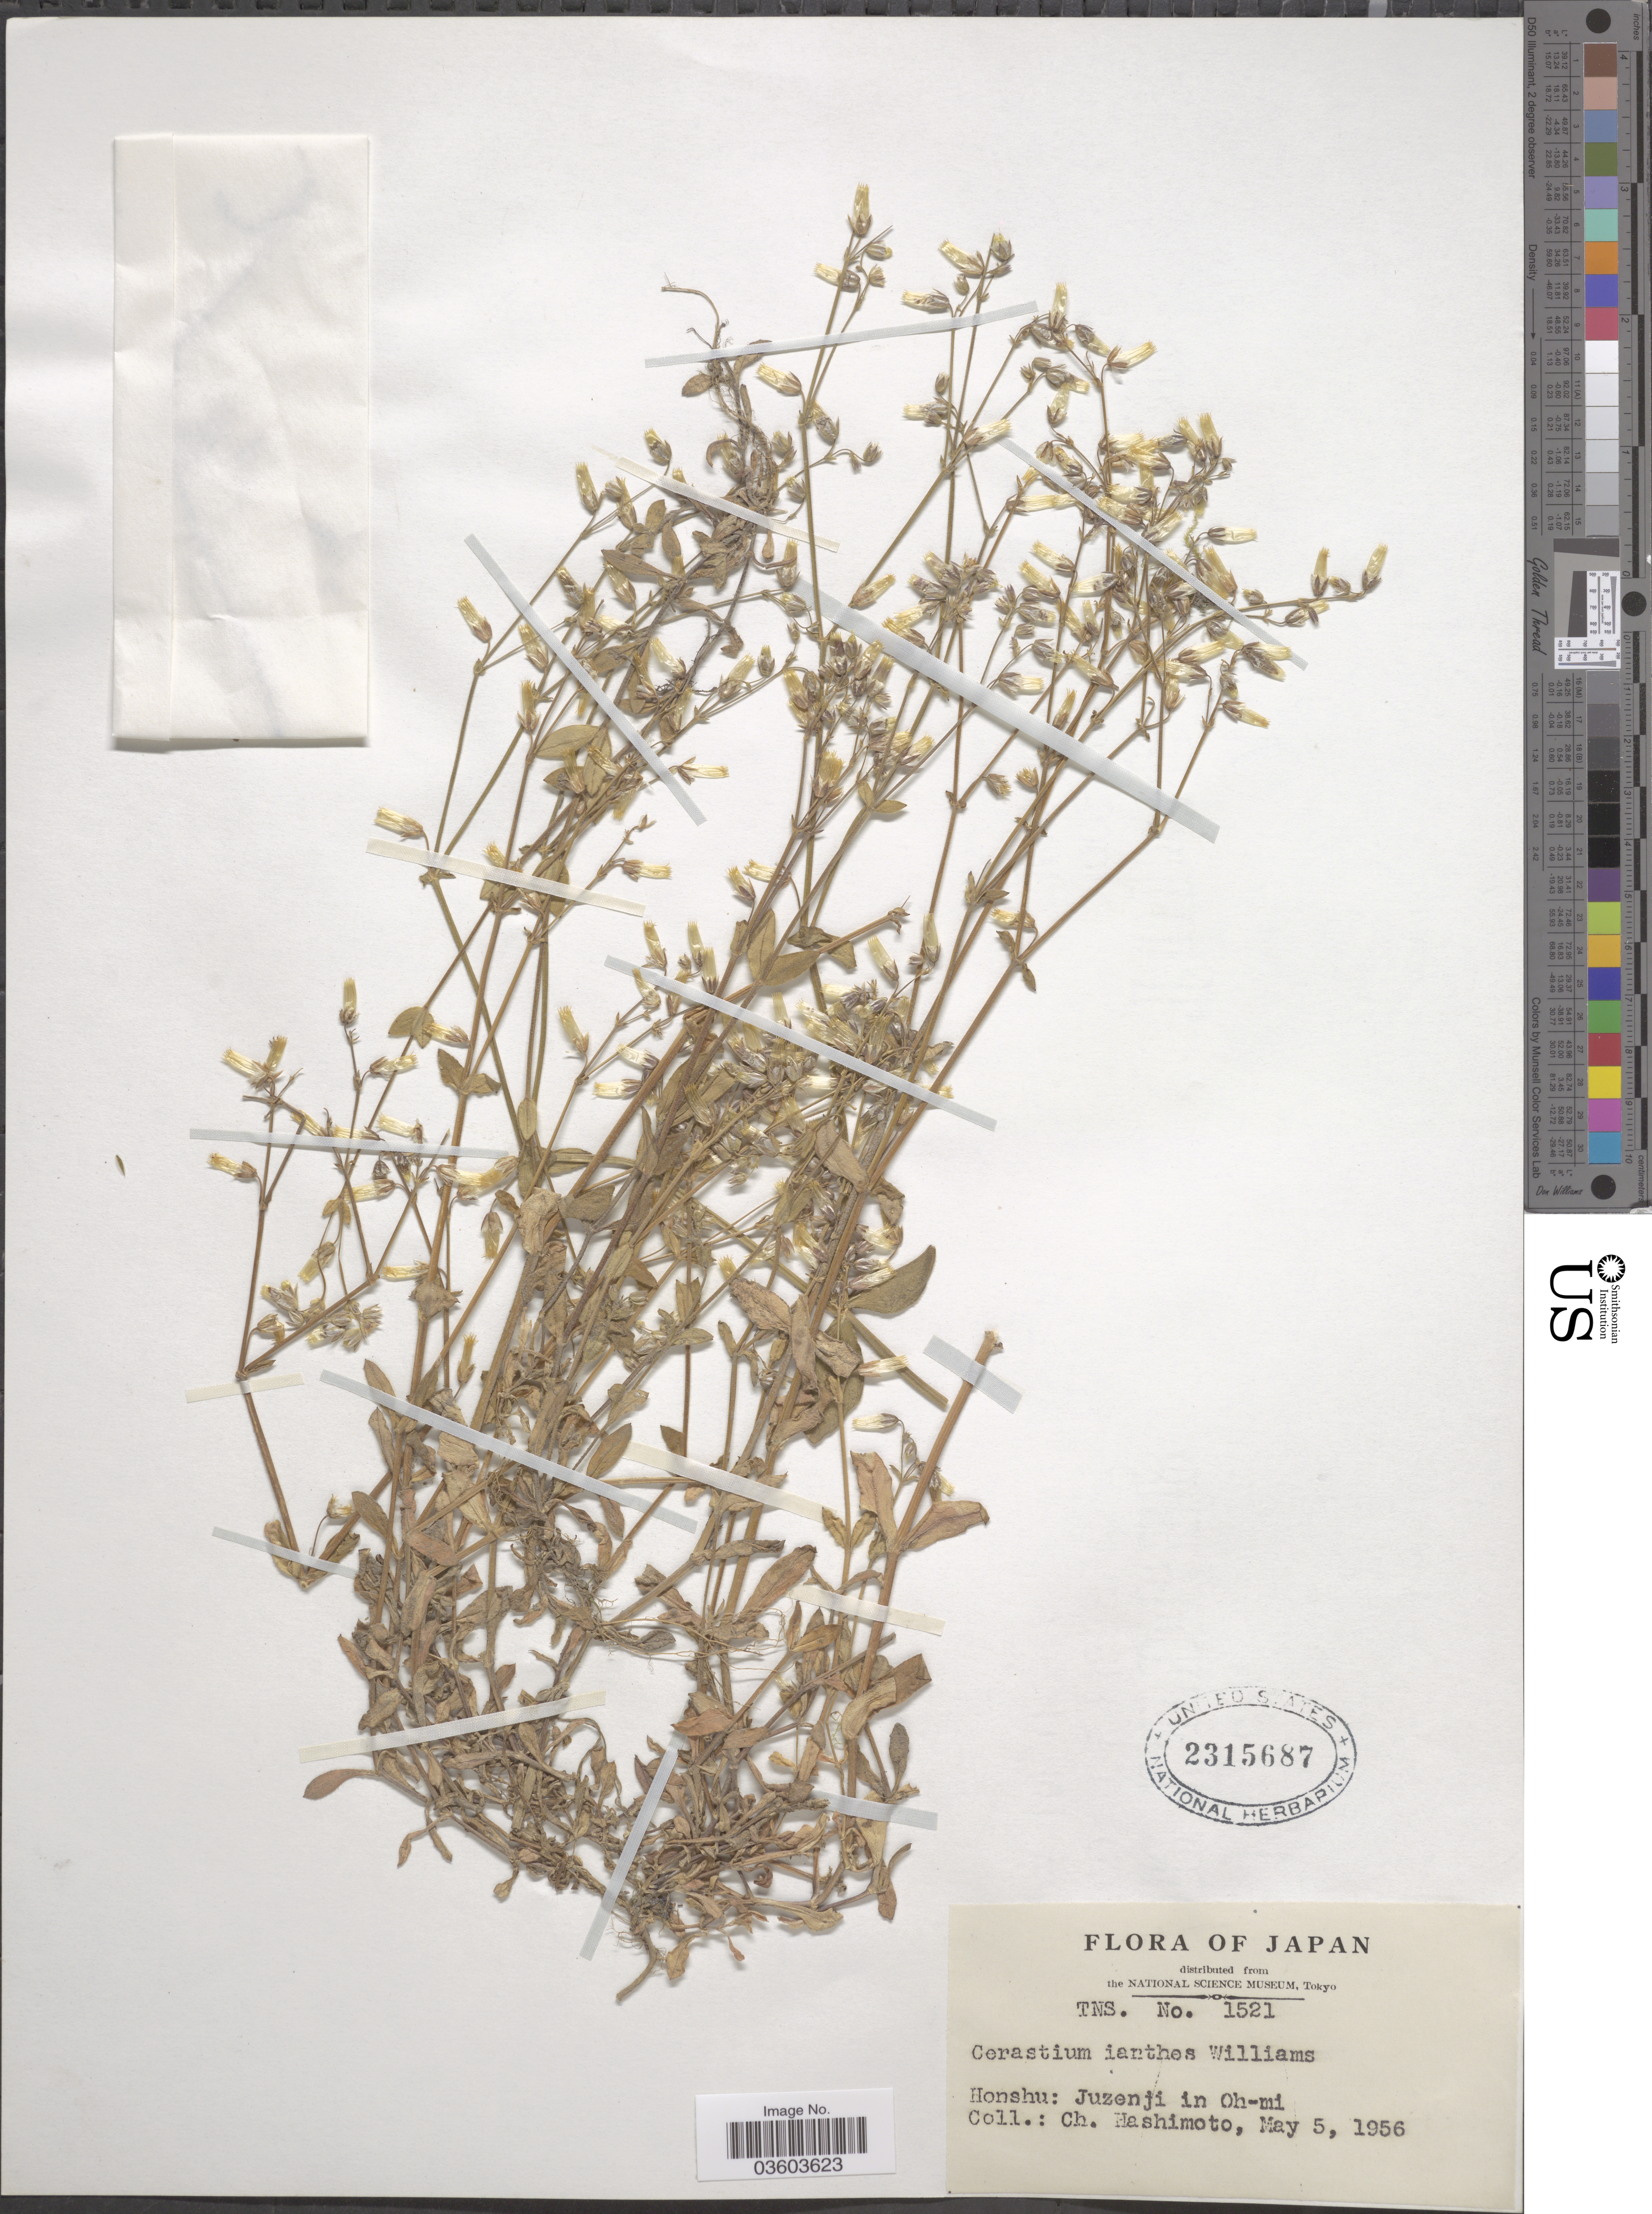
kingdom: Plantae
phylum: Tracheophyta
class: Magnoliopsida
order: Caryophyllales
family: Caryophyllaceae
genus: Cerastium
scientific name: Cerastium caespitosum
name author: Rchb. & Kit.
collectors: C. Hashimoto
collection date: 1956-05-05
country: Japan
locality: Honshu: Juzenji in Oh-mi.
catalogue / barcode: US 2315687